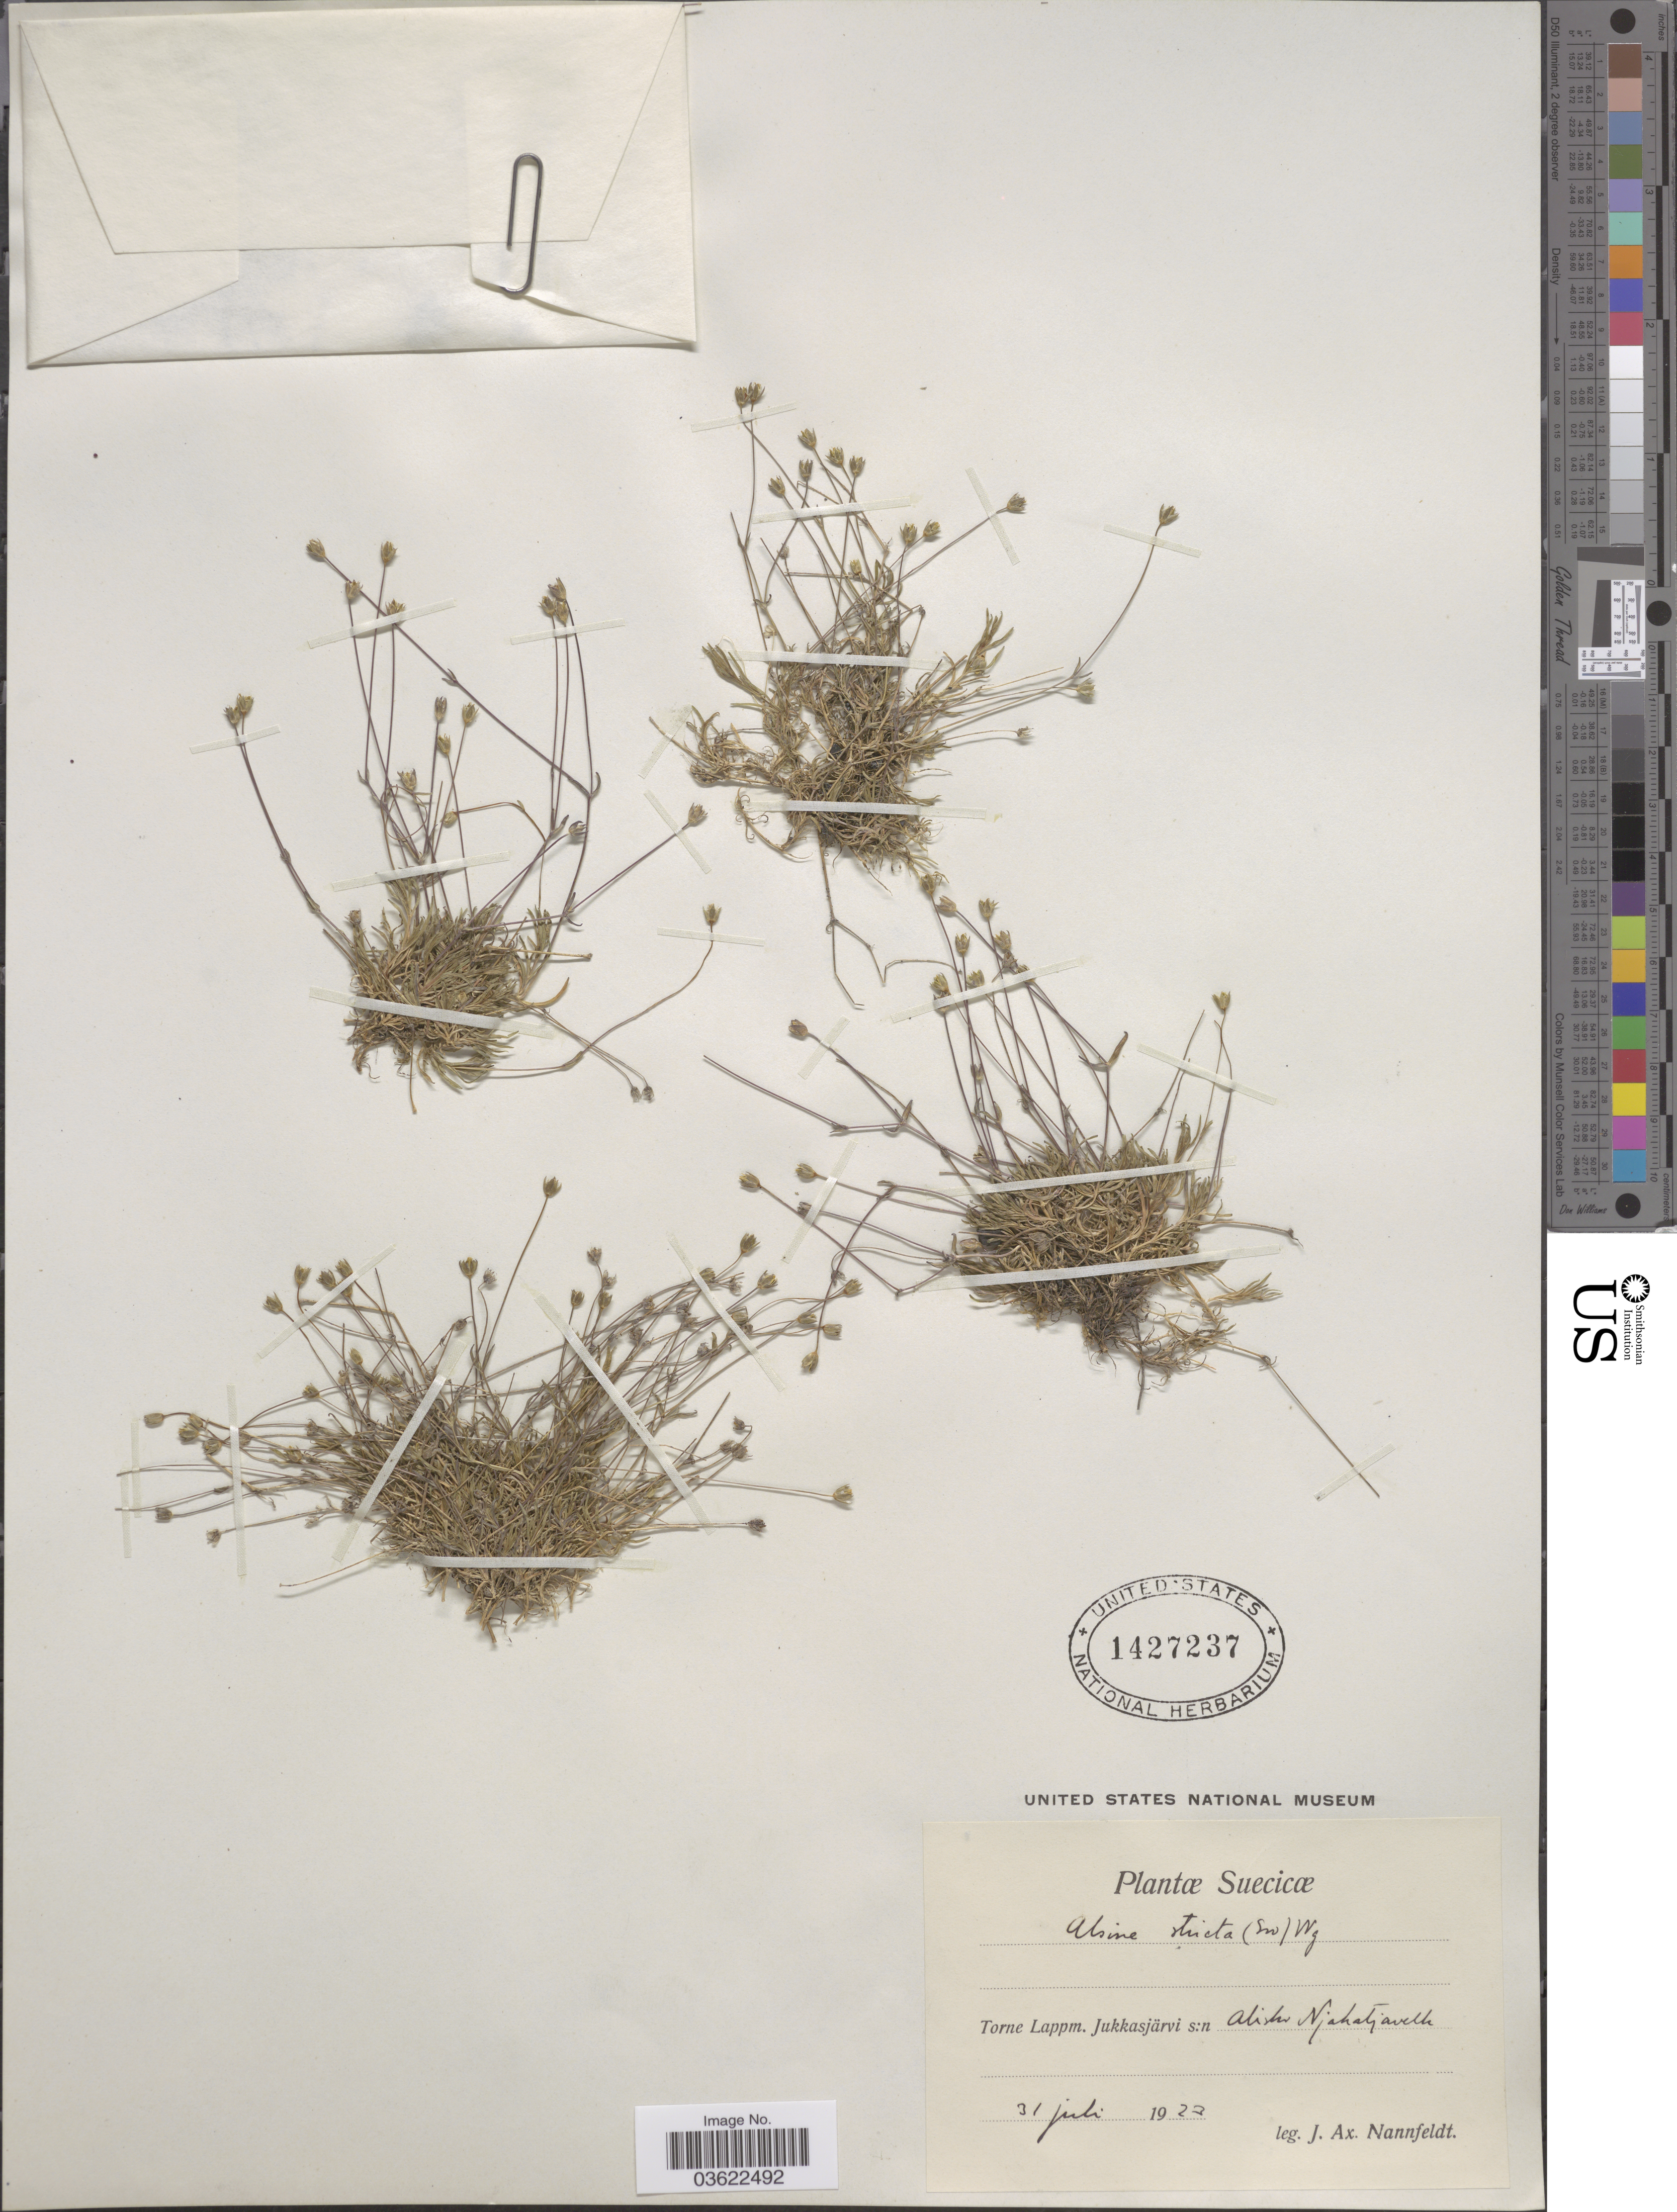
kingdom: Plantae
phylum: Tracheophyta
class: Magnoliopsida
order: Caryophyllales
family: Caryophyllaceae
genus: Arenaria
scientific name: Arenaria stricta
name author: Michx.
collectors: J. Nannfeldt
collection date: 1923-07-31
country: Sweden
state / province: Norrbotten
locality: Suecicæ. Torne Lappm. Jukkasjärvi s:n Abisko Njahatjavelh.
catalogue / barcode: US 1427237